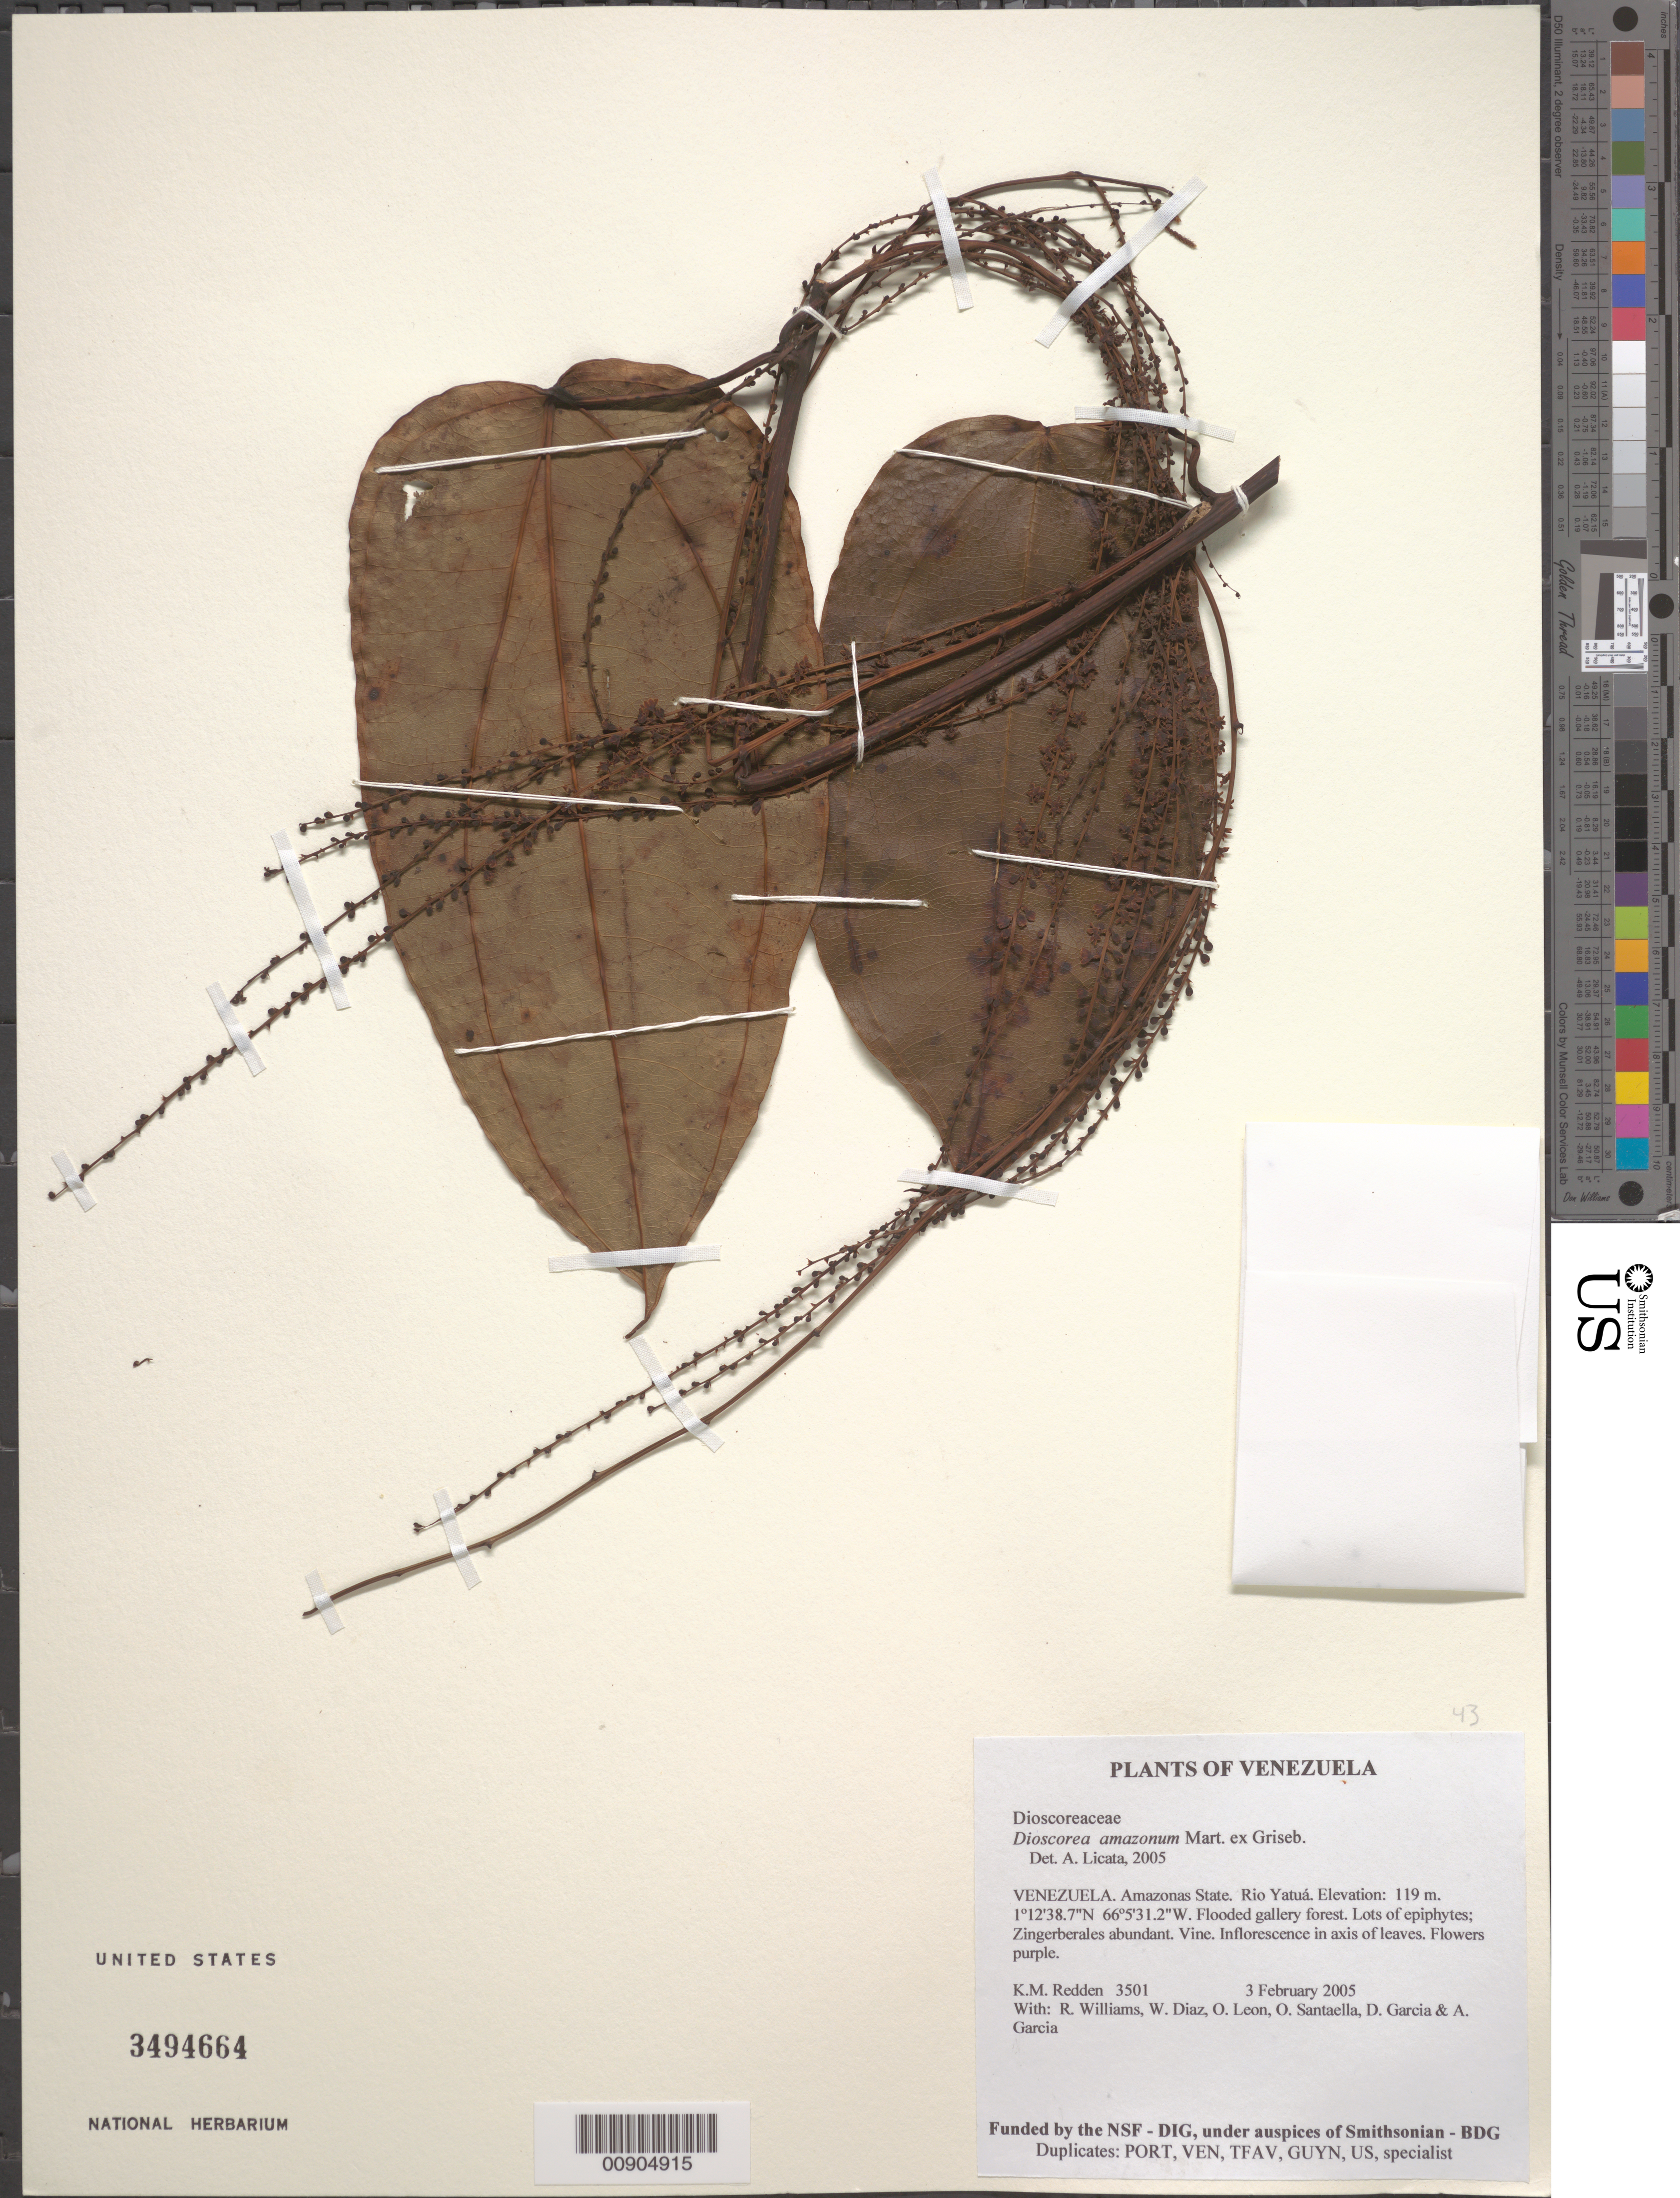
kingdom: Plantae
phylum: Tracheophyta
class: Liliopsida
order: Dioscoreales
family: Dioscoreaceae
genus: Dioscorea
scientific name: Dioscorea amazonum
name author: Mart. ex Griseb.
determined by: Licata, A., (PORT), Univ. Nac. Exp. de los Llanos Ezequiel Zamora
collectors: K. M. Redden, R. Williams, W. Díaz P., O. León, O. Santaella, D. Garcia & A. Garcia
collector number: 3501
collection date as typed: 3 February 2005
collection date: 2005-02-03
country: Venezuela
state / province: Amazonas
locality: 15 - Rio Yatuá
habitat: Flooded gallery forest. Lots of epiphytes; Zingerberales abundant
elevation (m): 119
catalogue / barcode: US 3494664